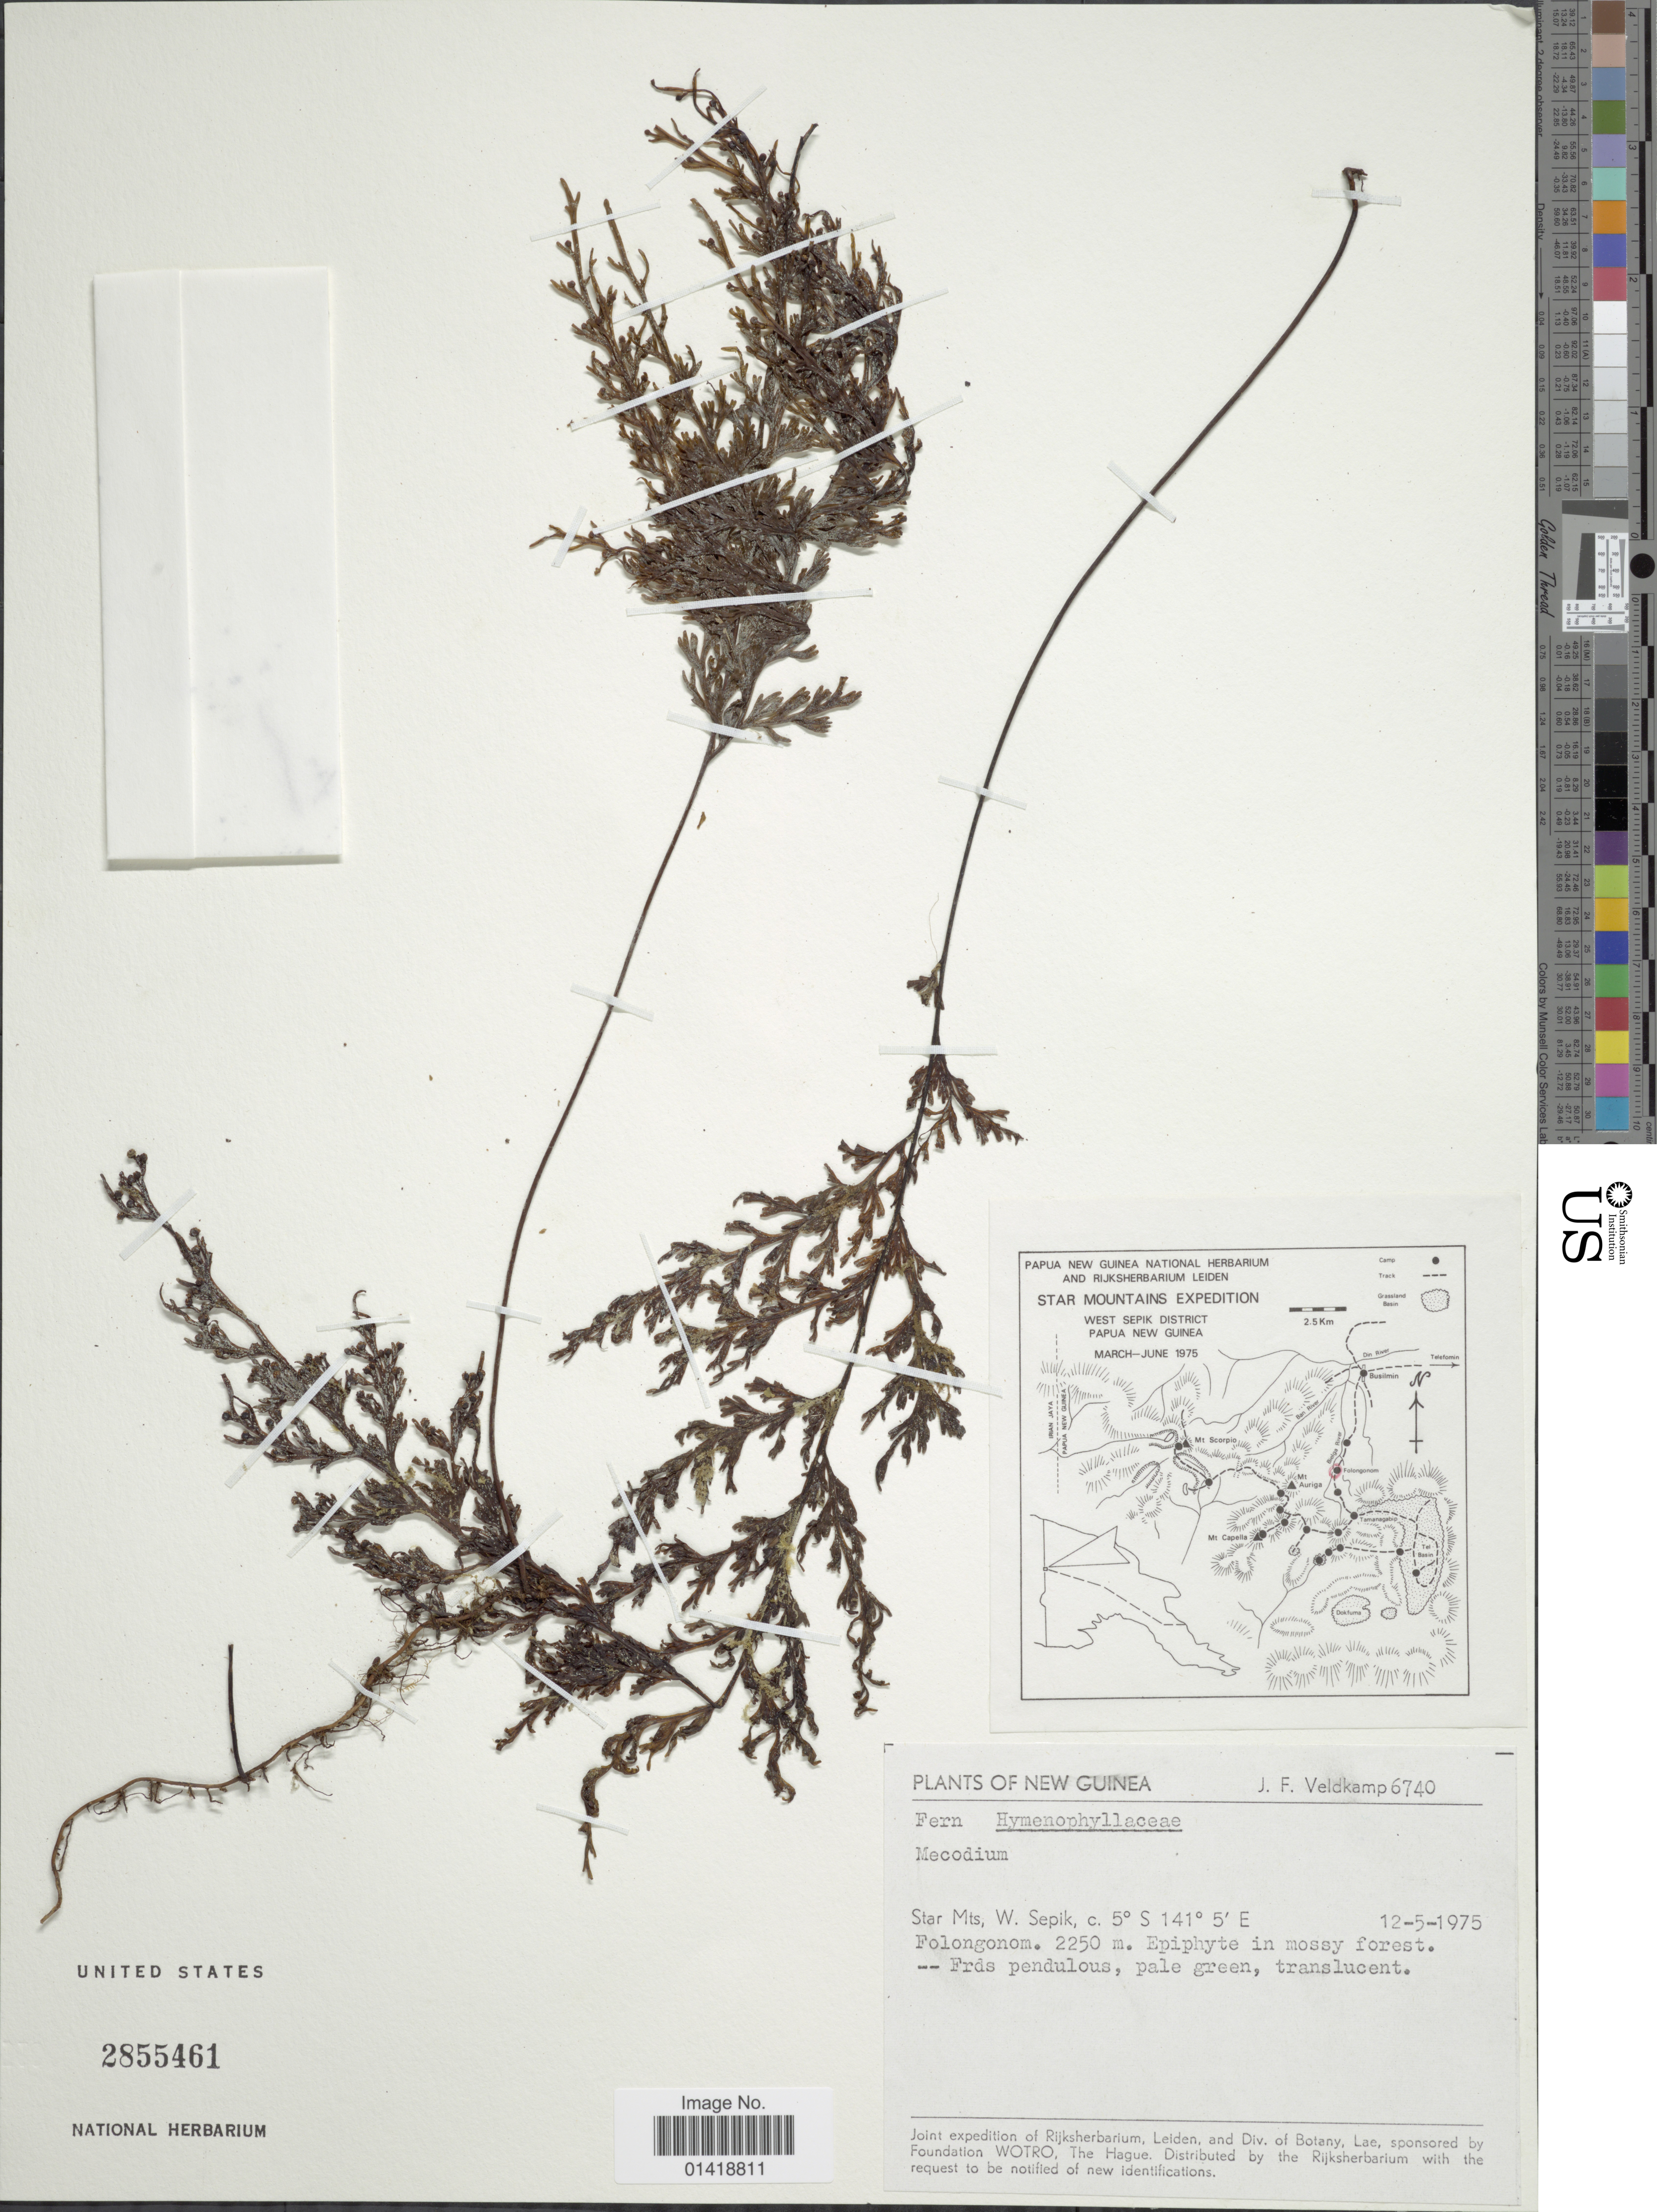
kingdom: Plantae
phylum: Tracheophyta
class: Polypodiopsida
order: Hymenophyllales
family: Hymenophyllaceae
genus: Hymenophyllum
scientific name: Hymenophyllum sp.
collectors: J. F. Veldkamp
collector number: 6740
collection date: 1975-05-12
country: Papua New Guinea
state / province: Sandaun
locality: New Guinea. Star Mts. W. Sepik.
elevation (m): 2250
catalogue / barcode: US 2855461